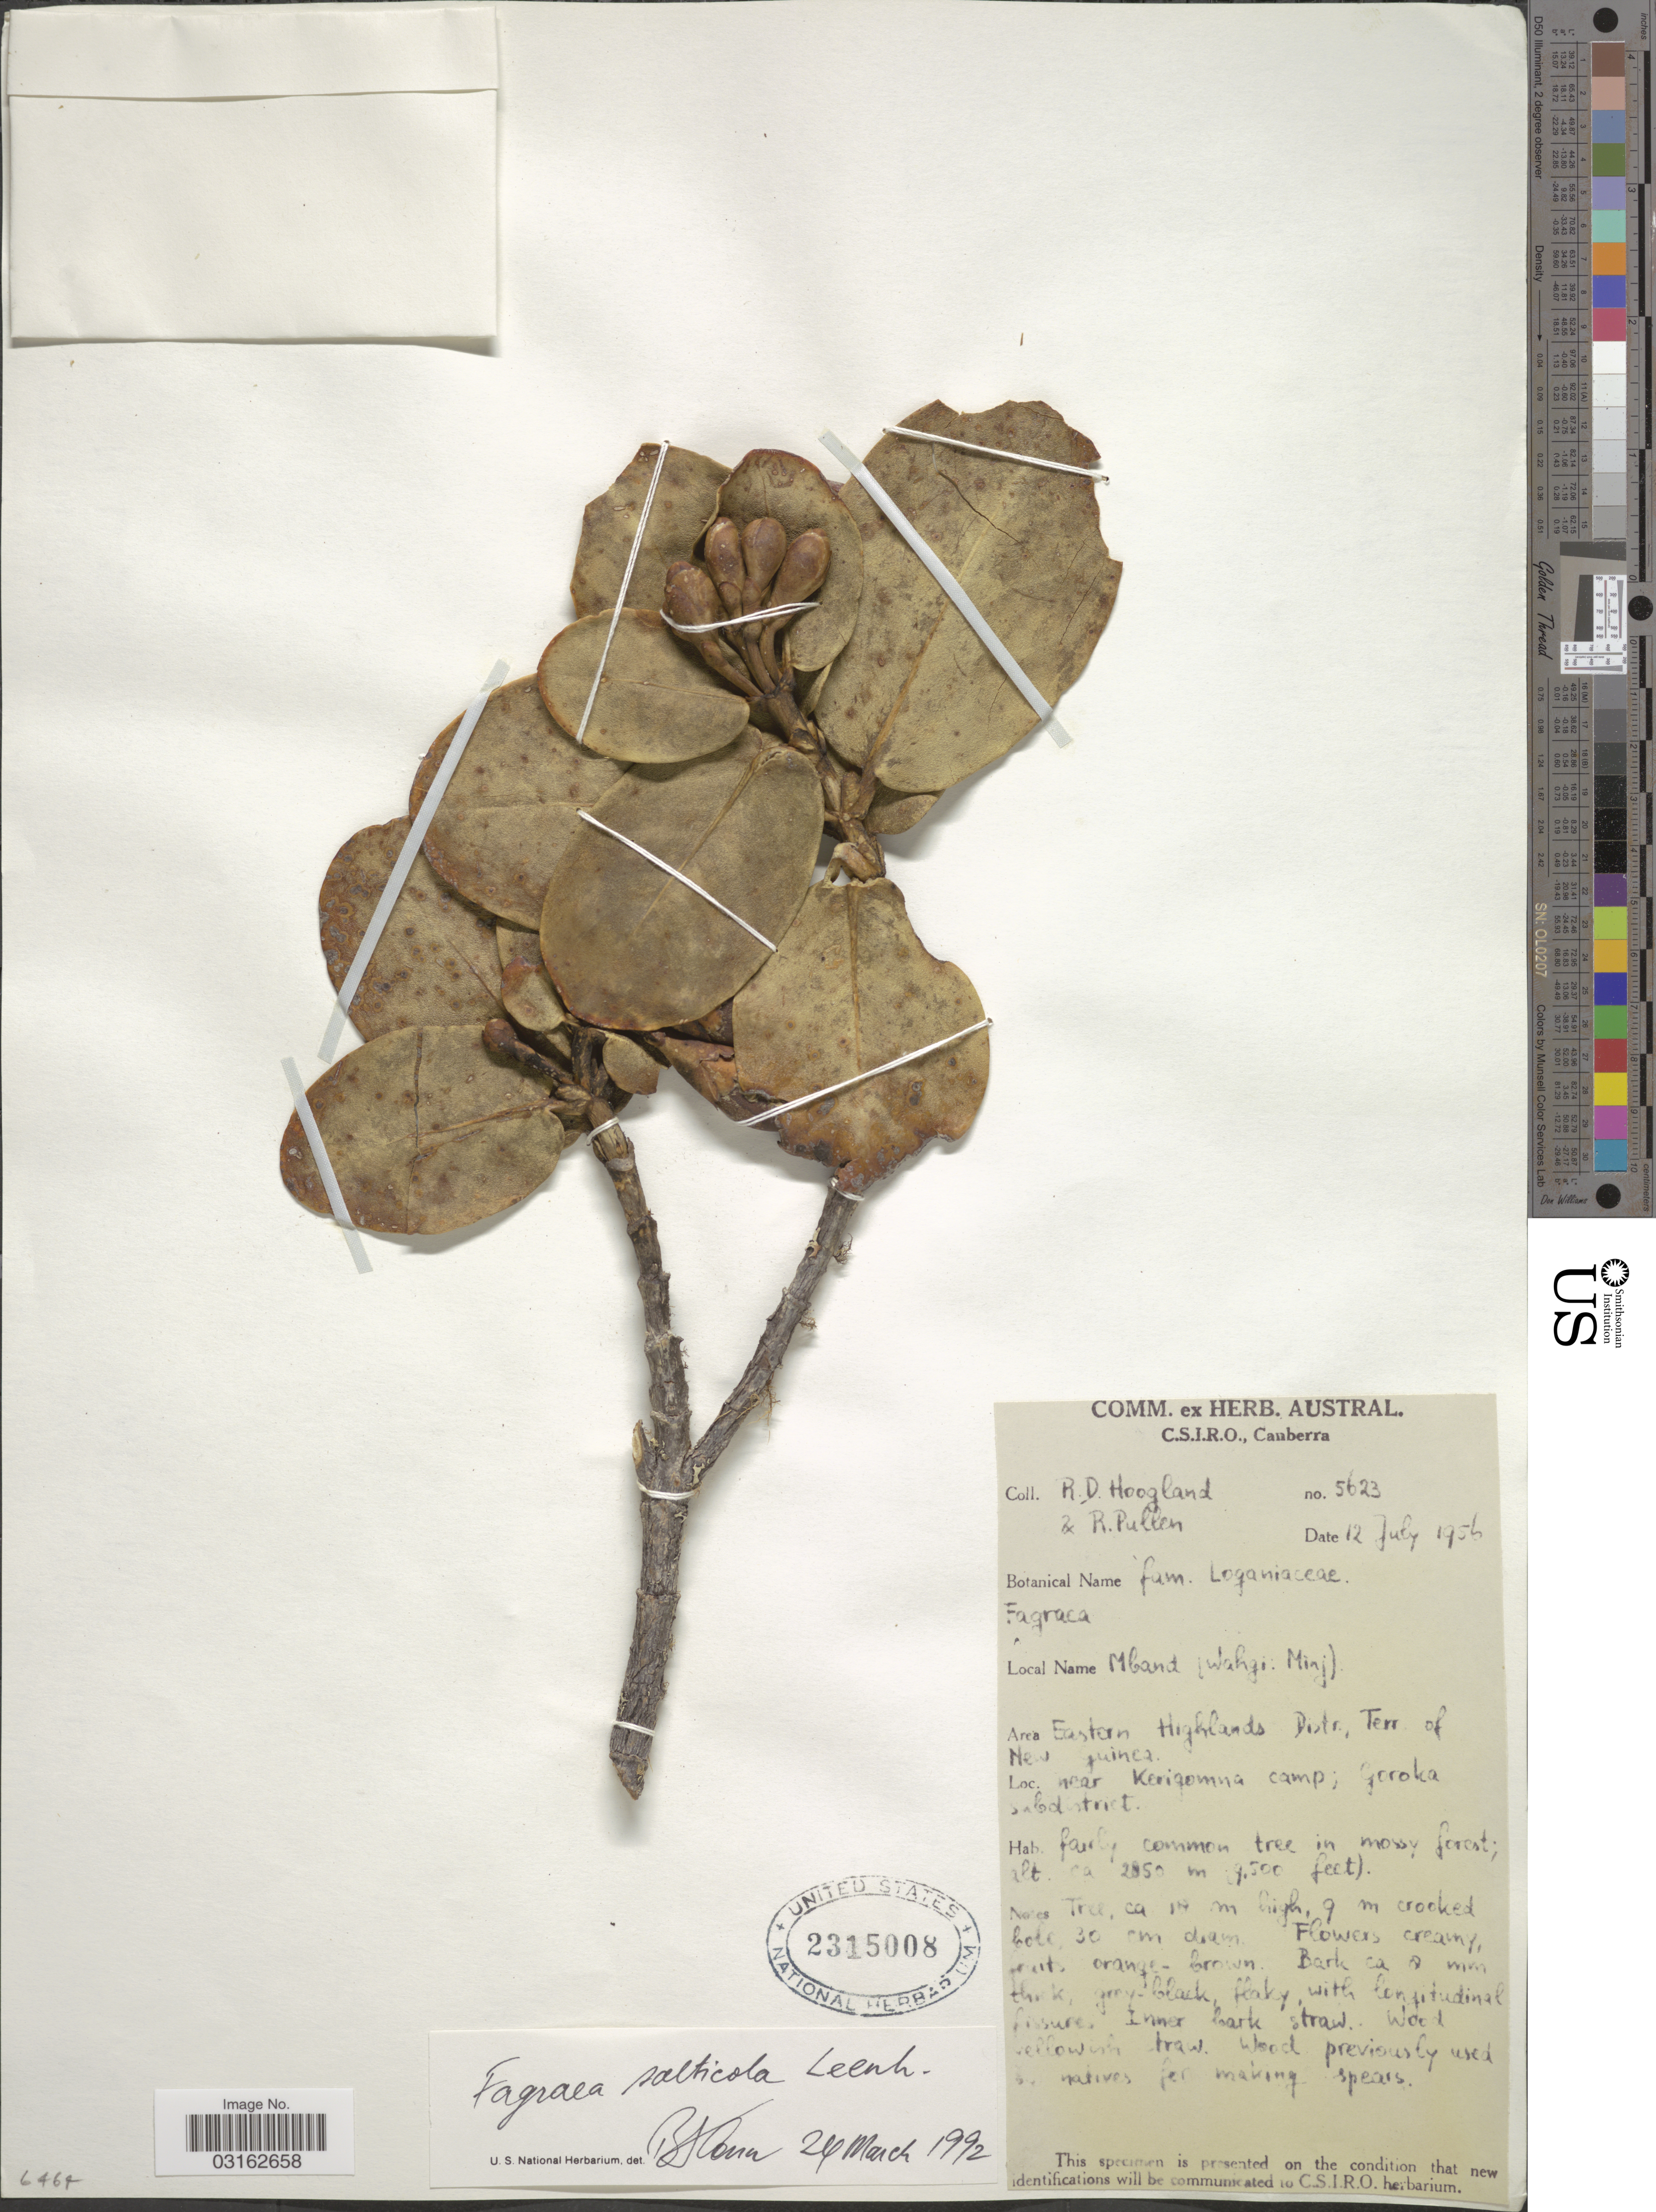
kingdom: Plantae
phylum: Tracheophyta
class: Magnoliopsida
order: Gentianales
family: Gentianaceae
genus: Fagraea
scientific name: Fagraea salticola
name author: Leenh.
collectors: R. D. Hoogland & R. Pullen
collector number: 5623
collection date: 1956-07-12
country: Papua New Guinea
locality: Eastern Highlands Distr., Terr. of New Guinea, near Kerigomna camp; Goroka Subdistrict.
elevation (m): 2850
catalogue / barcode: US 2315008